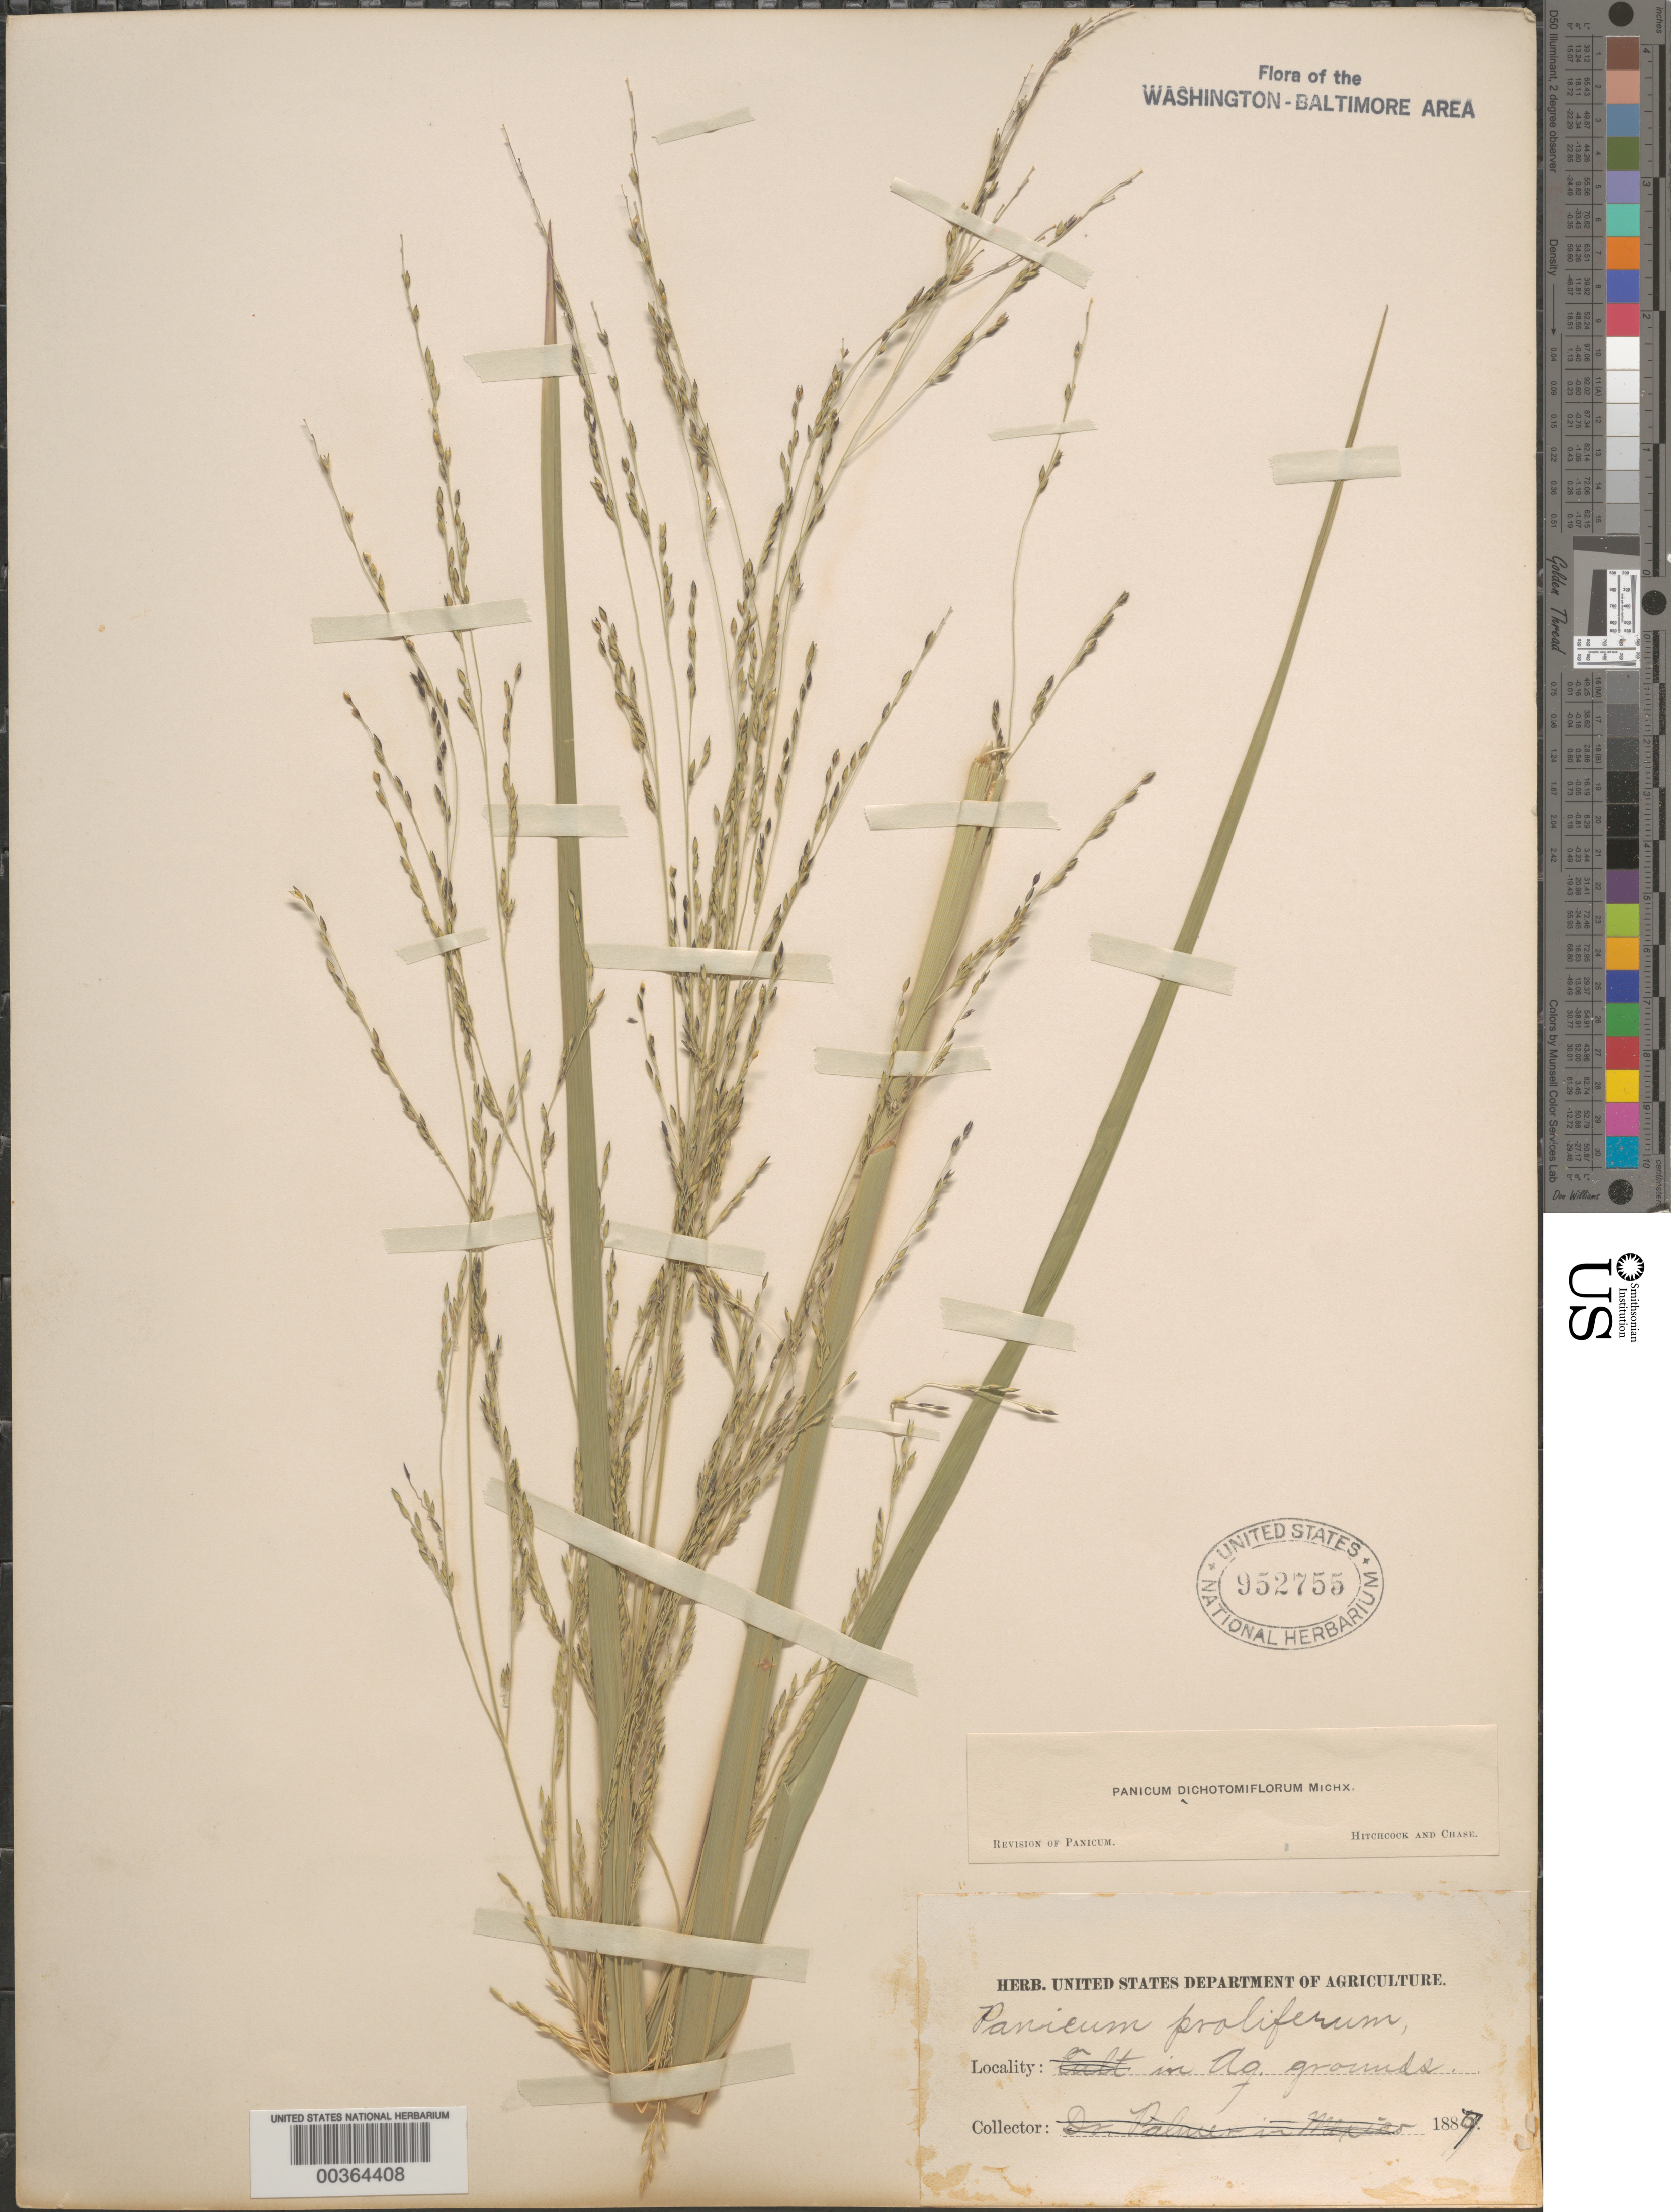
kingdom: Plantae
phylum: Tracheophyta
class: Liliopsida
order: Poales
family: Poaceae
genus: Panicum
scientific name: Panicum dichotomiflorum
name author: Michx.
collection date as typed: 1887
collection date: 1887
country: United States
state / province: District of Columbia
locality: Agricultural grounds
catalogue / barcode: US 952755